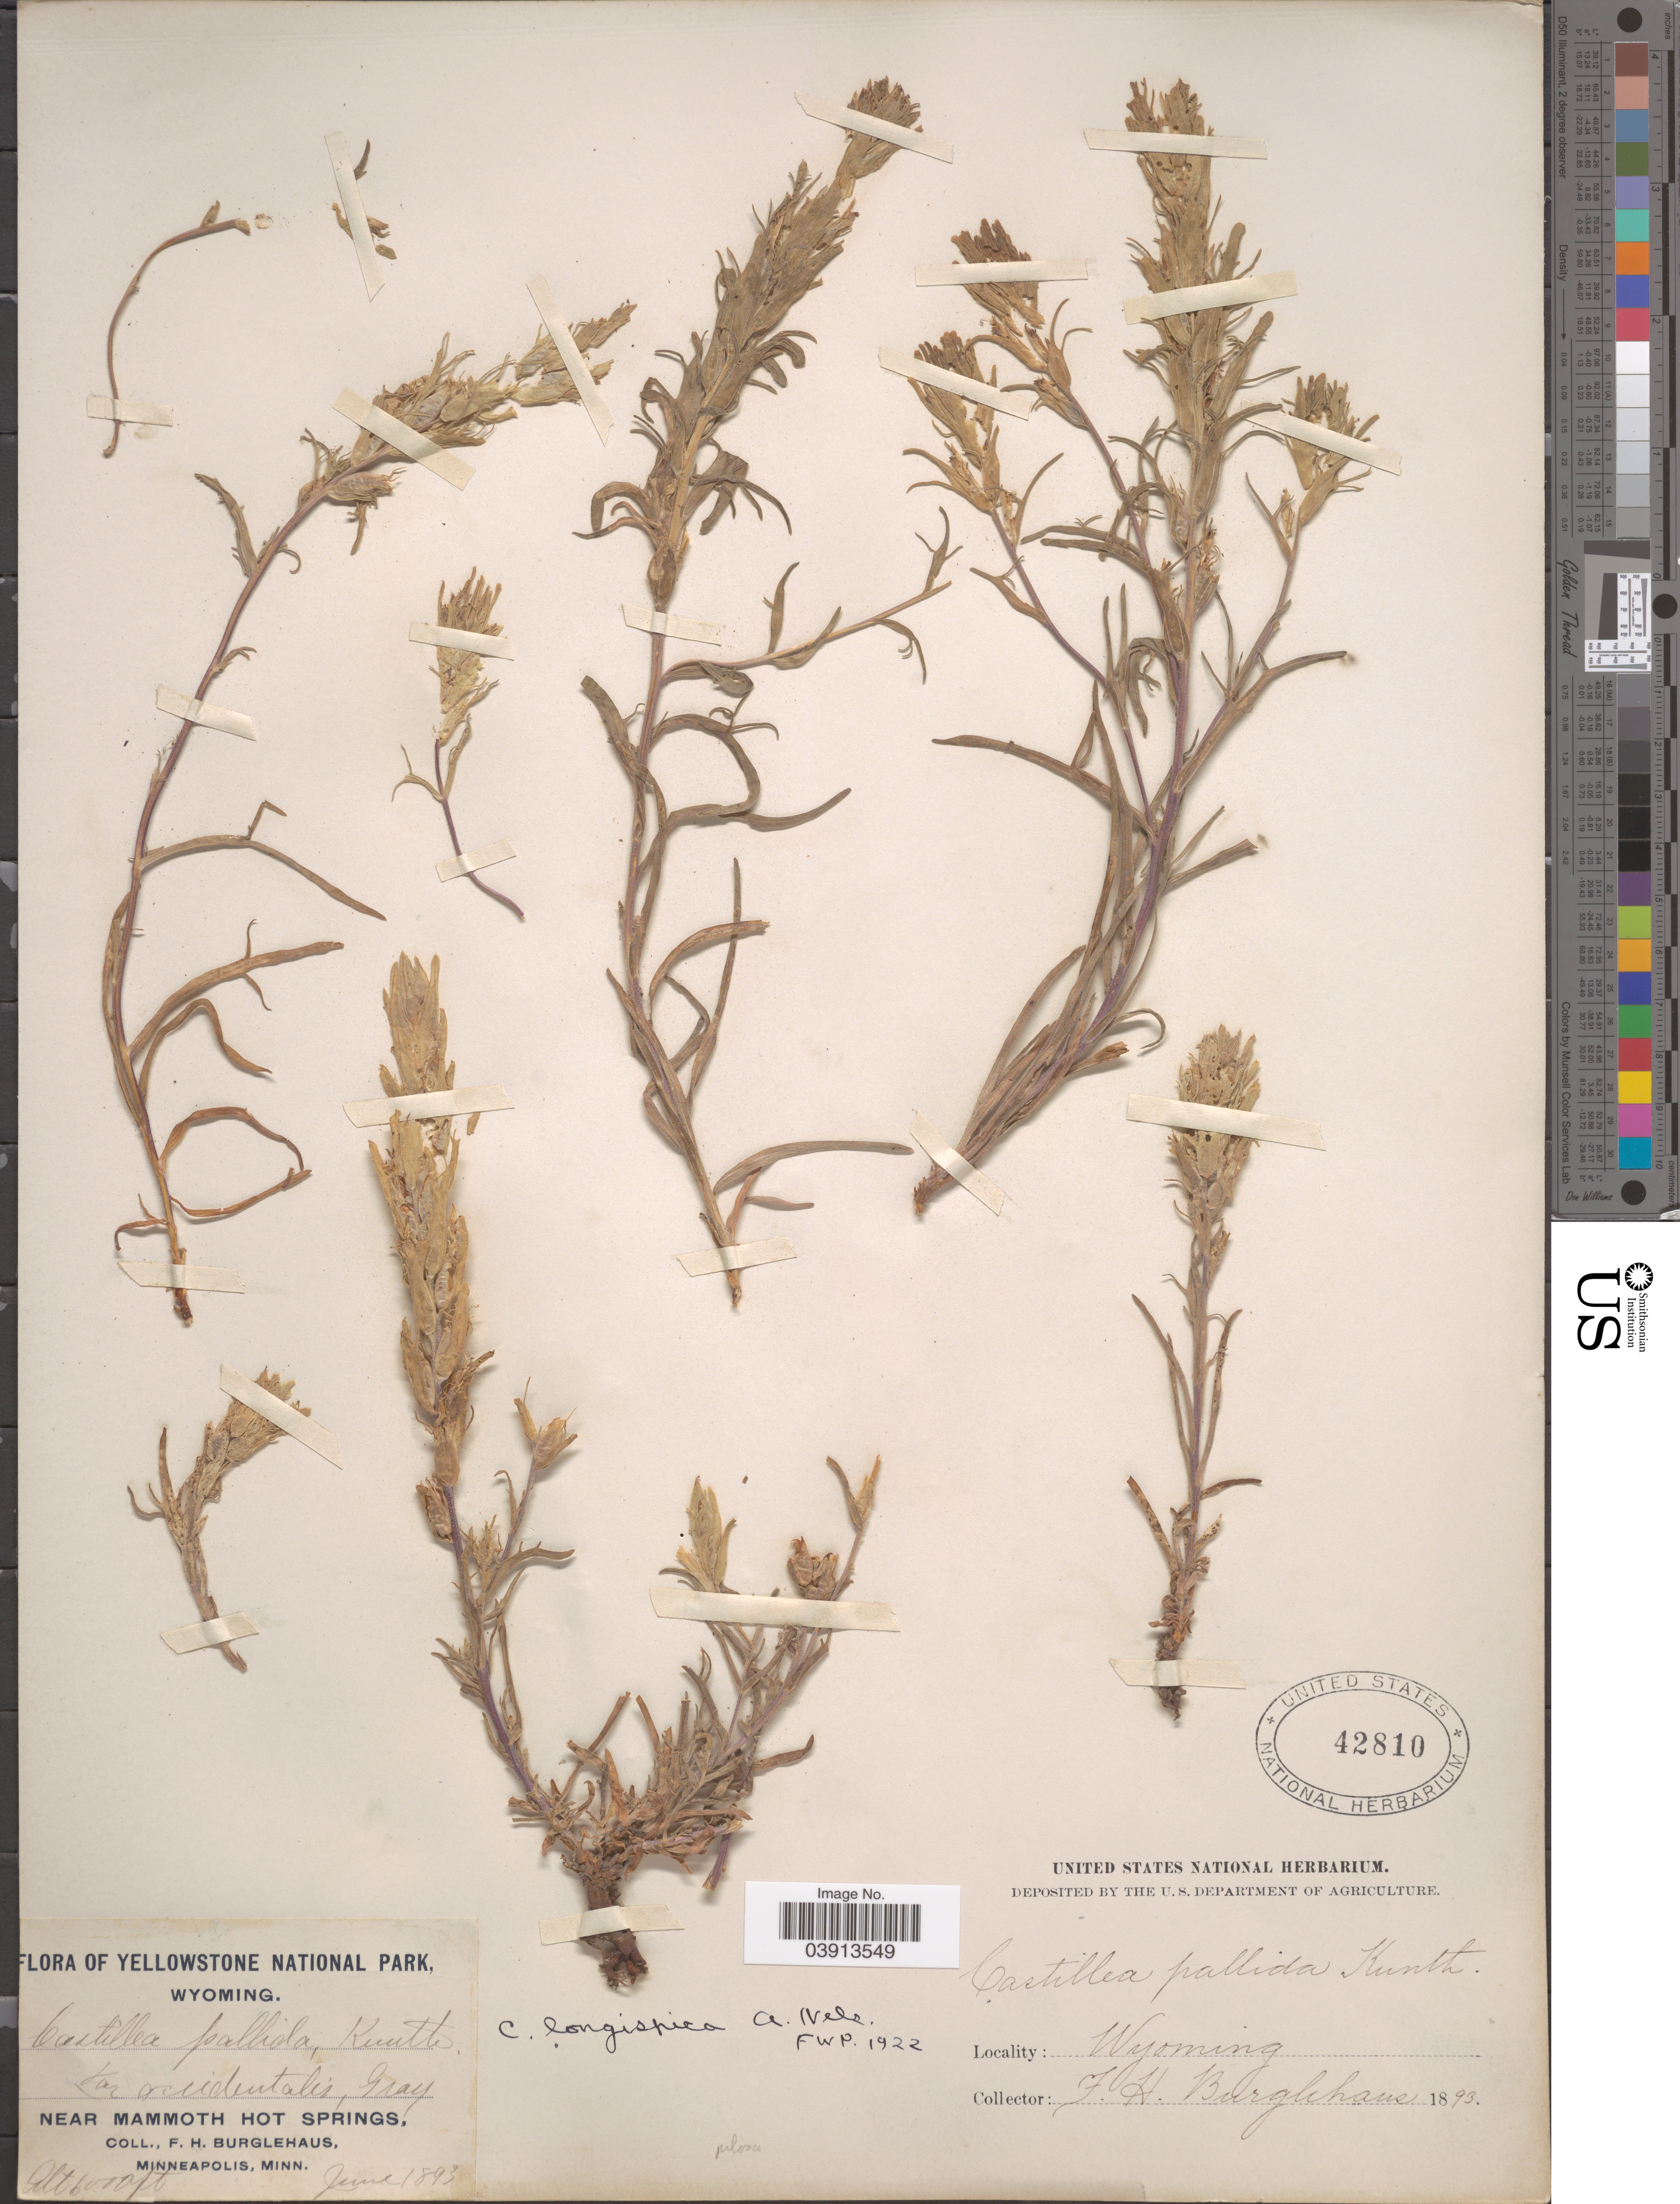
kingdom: Plantae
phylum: Tracheophyta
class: Magnoliopsida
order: Lamiales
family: Orobanchaceae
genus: Castilleja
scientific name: Castilleja pilosa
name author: (S. Watson) Rydb.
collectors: F. Burglehaus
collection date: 1893-06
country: United States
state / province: Wyoming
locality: Yellowstone National Park. Near Mammoth Hot Springs.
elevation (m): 1829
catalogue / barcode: US 42810